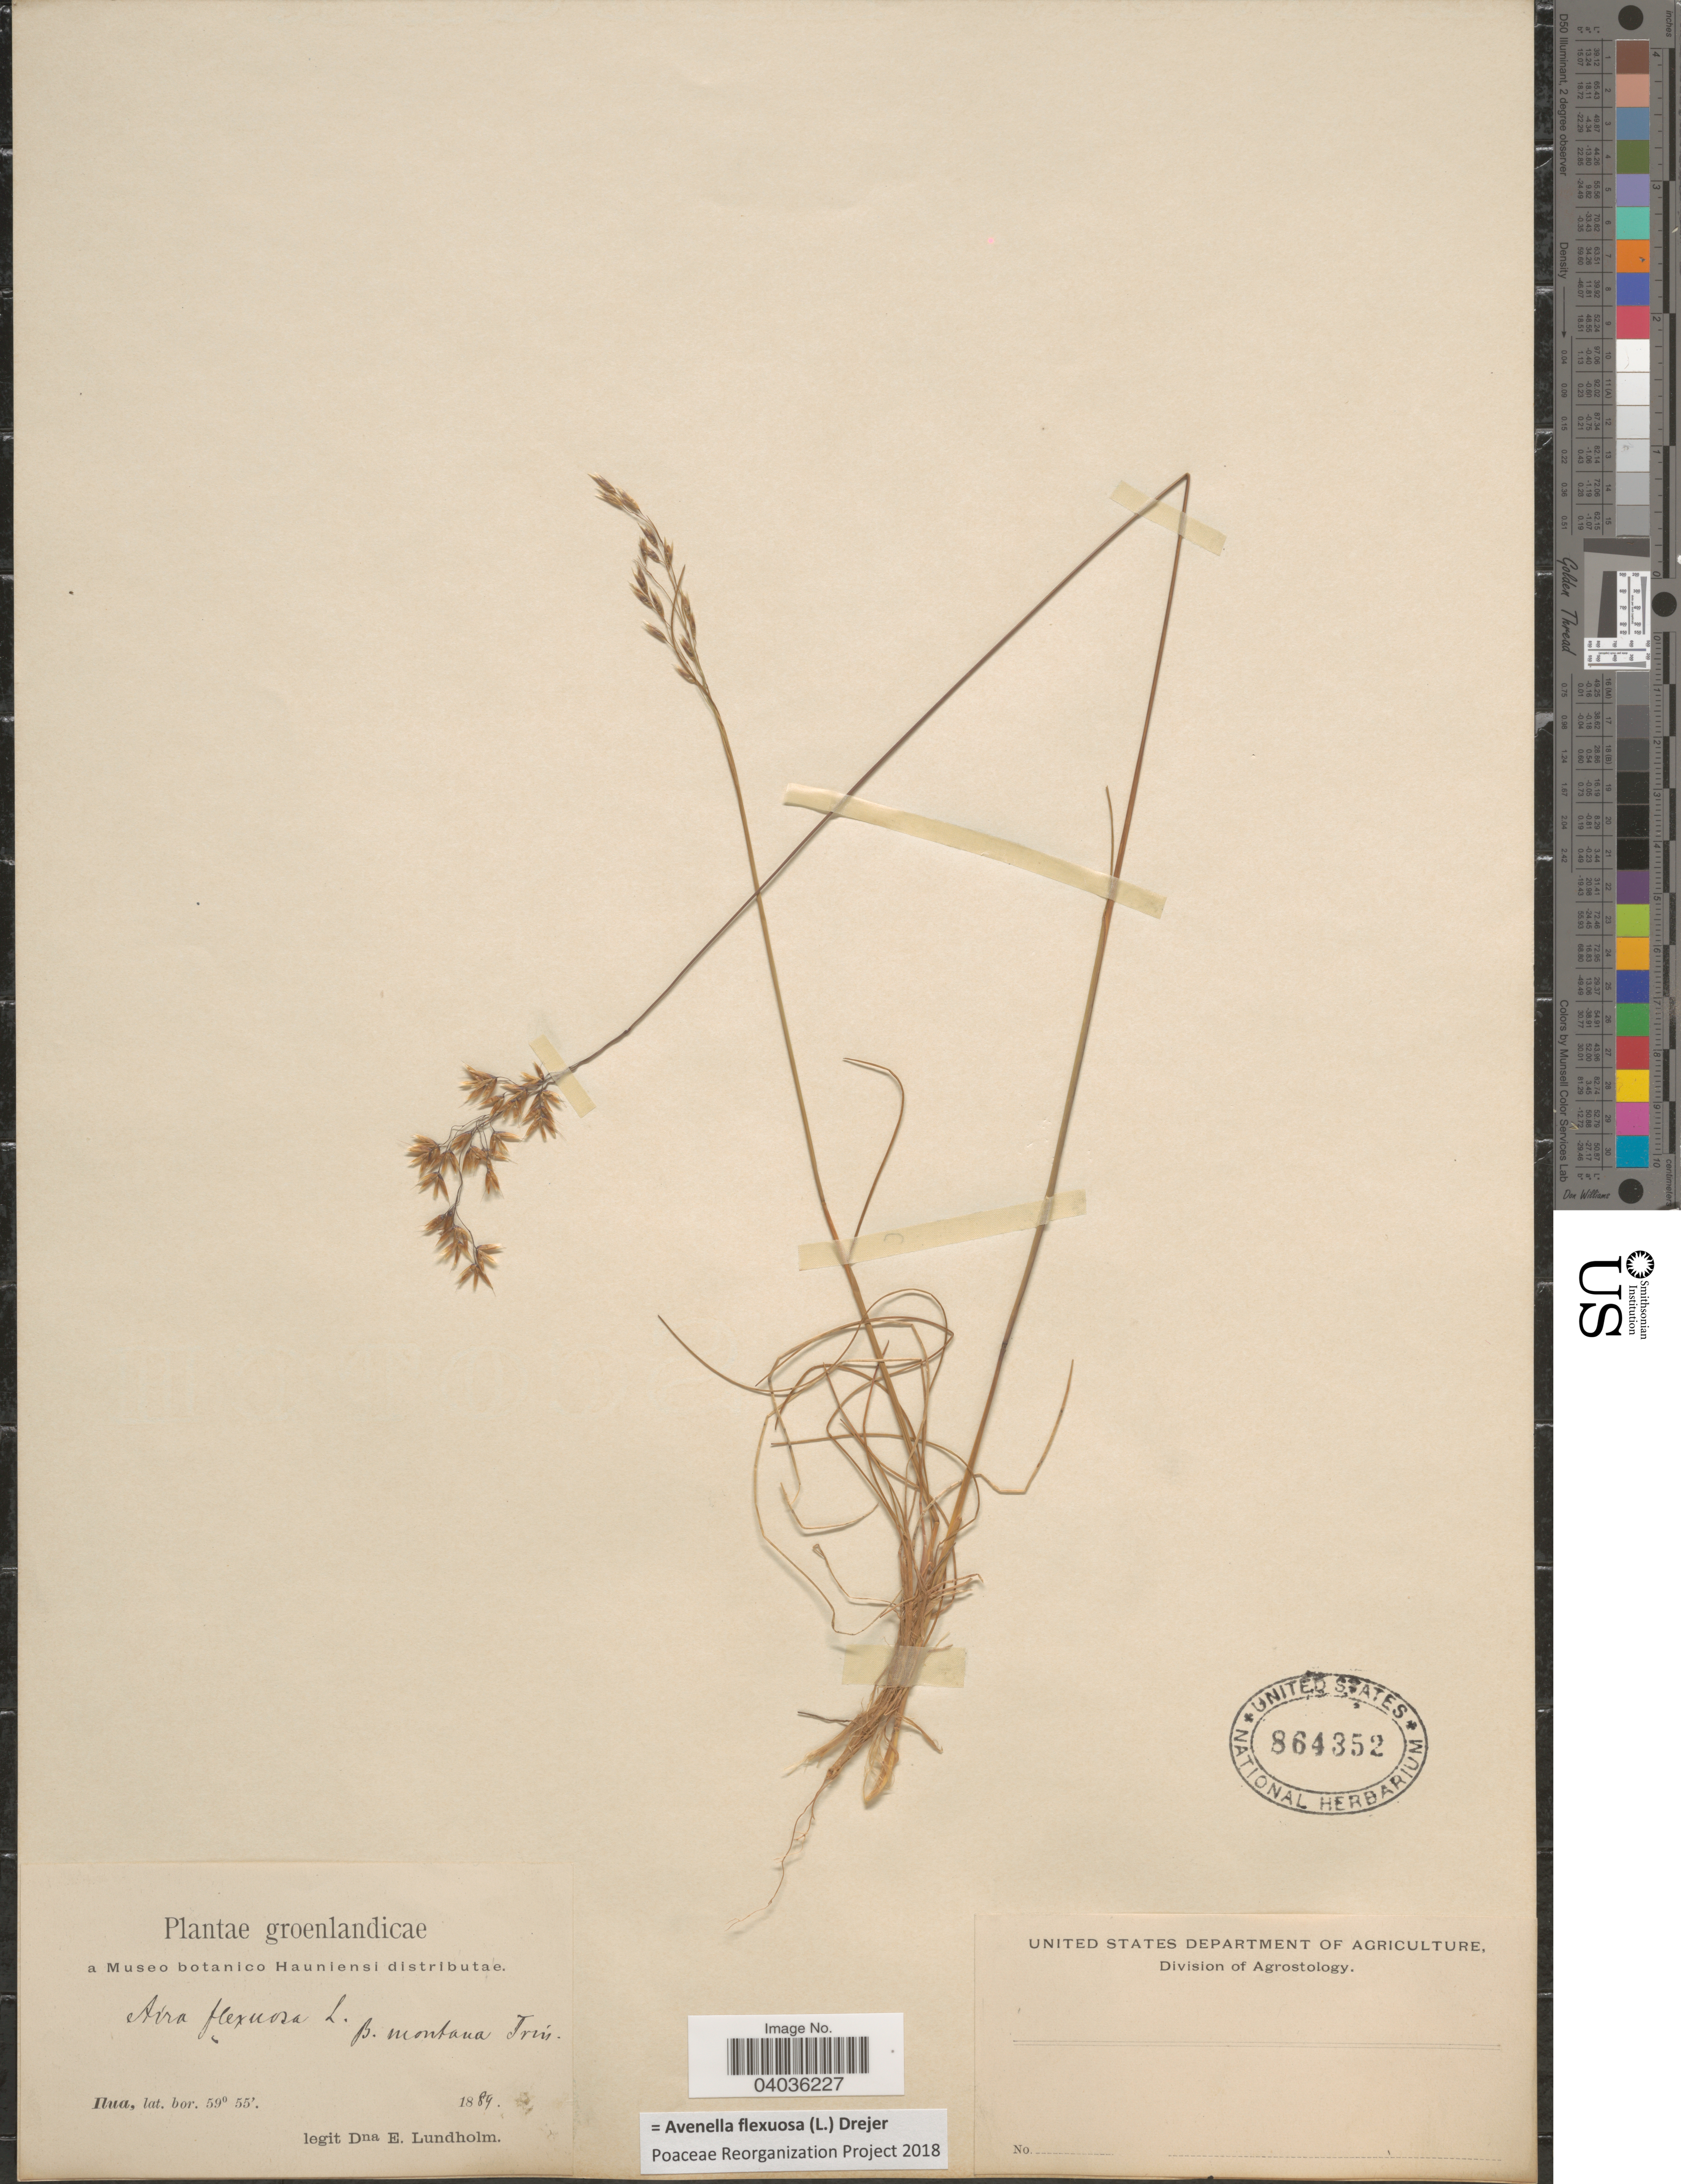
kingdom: Plantae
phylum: Tracheophyta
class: Liliopsida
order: Poales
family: Poaceae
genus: Avenella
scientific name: Avenella flexuosa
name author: (L.) Drejer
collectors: D. Lundholm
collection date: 1889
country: Greenland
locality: Groenlandicae. Ilua.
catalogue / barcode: US 864352